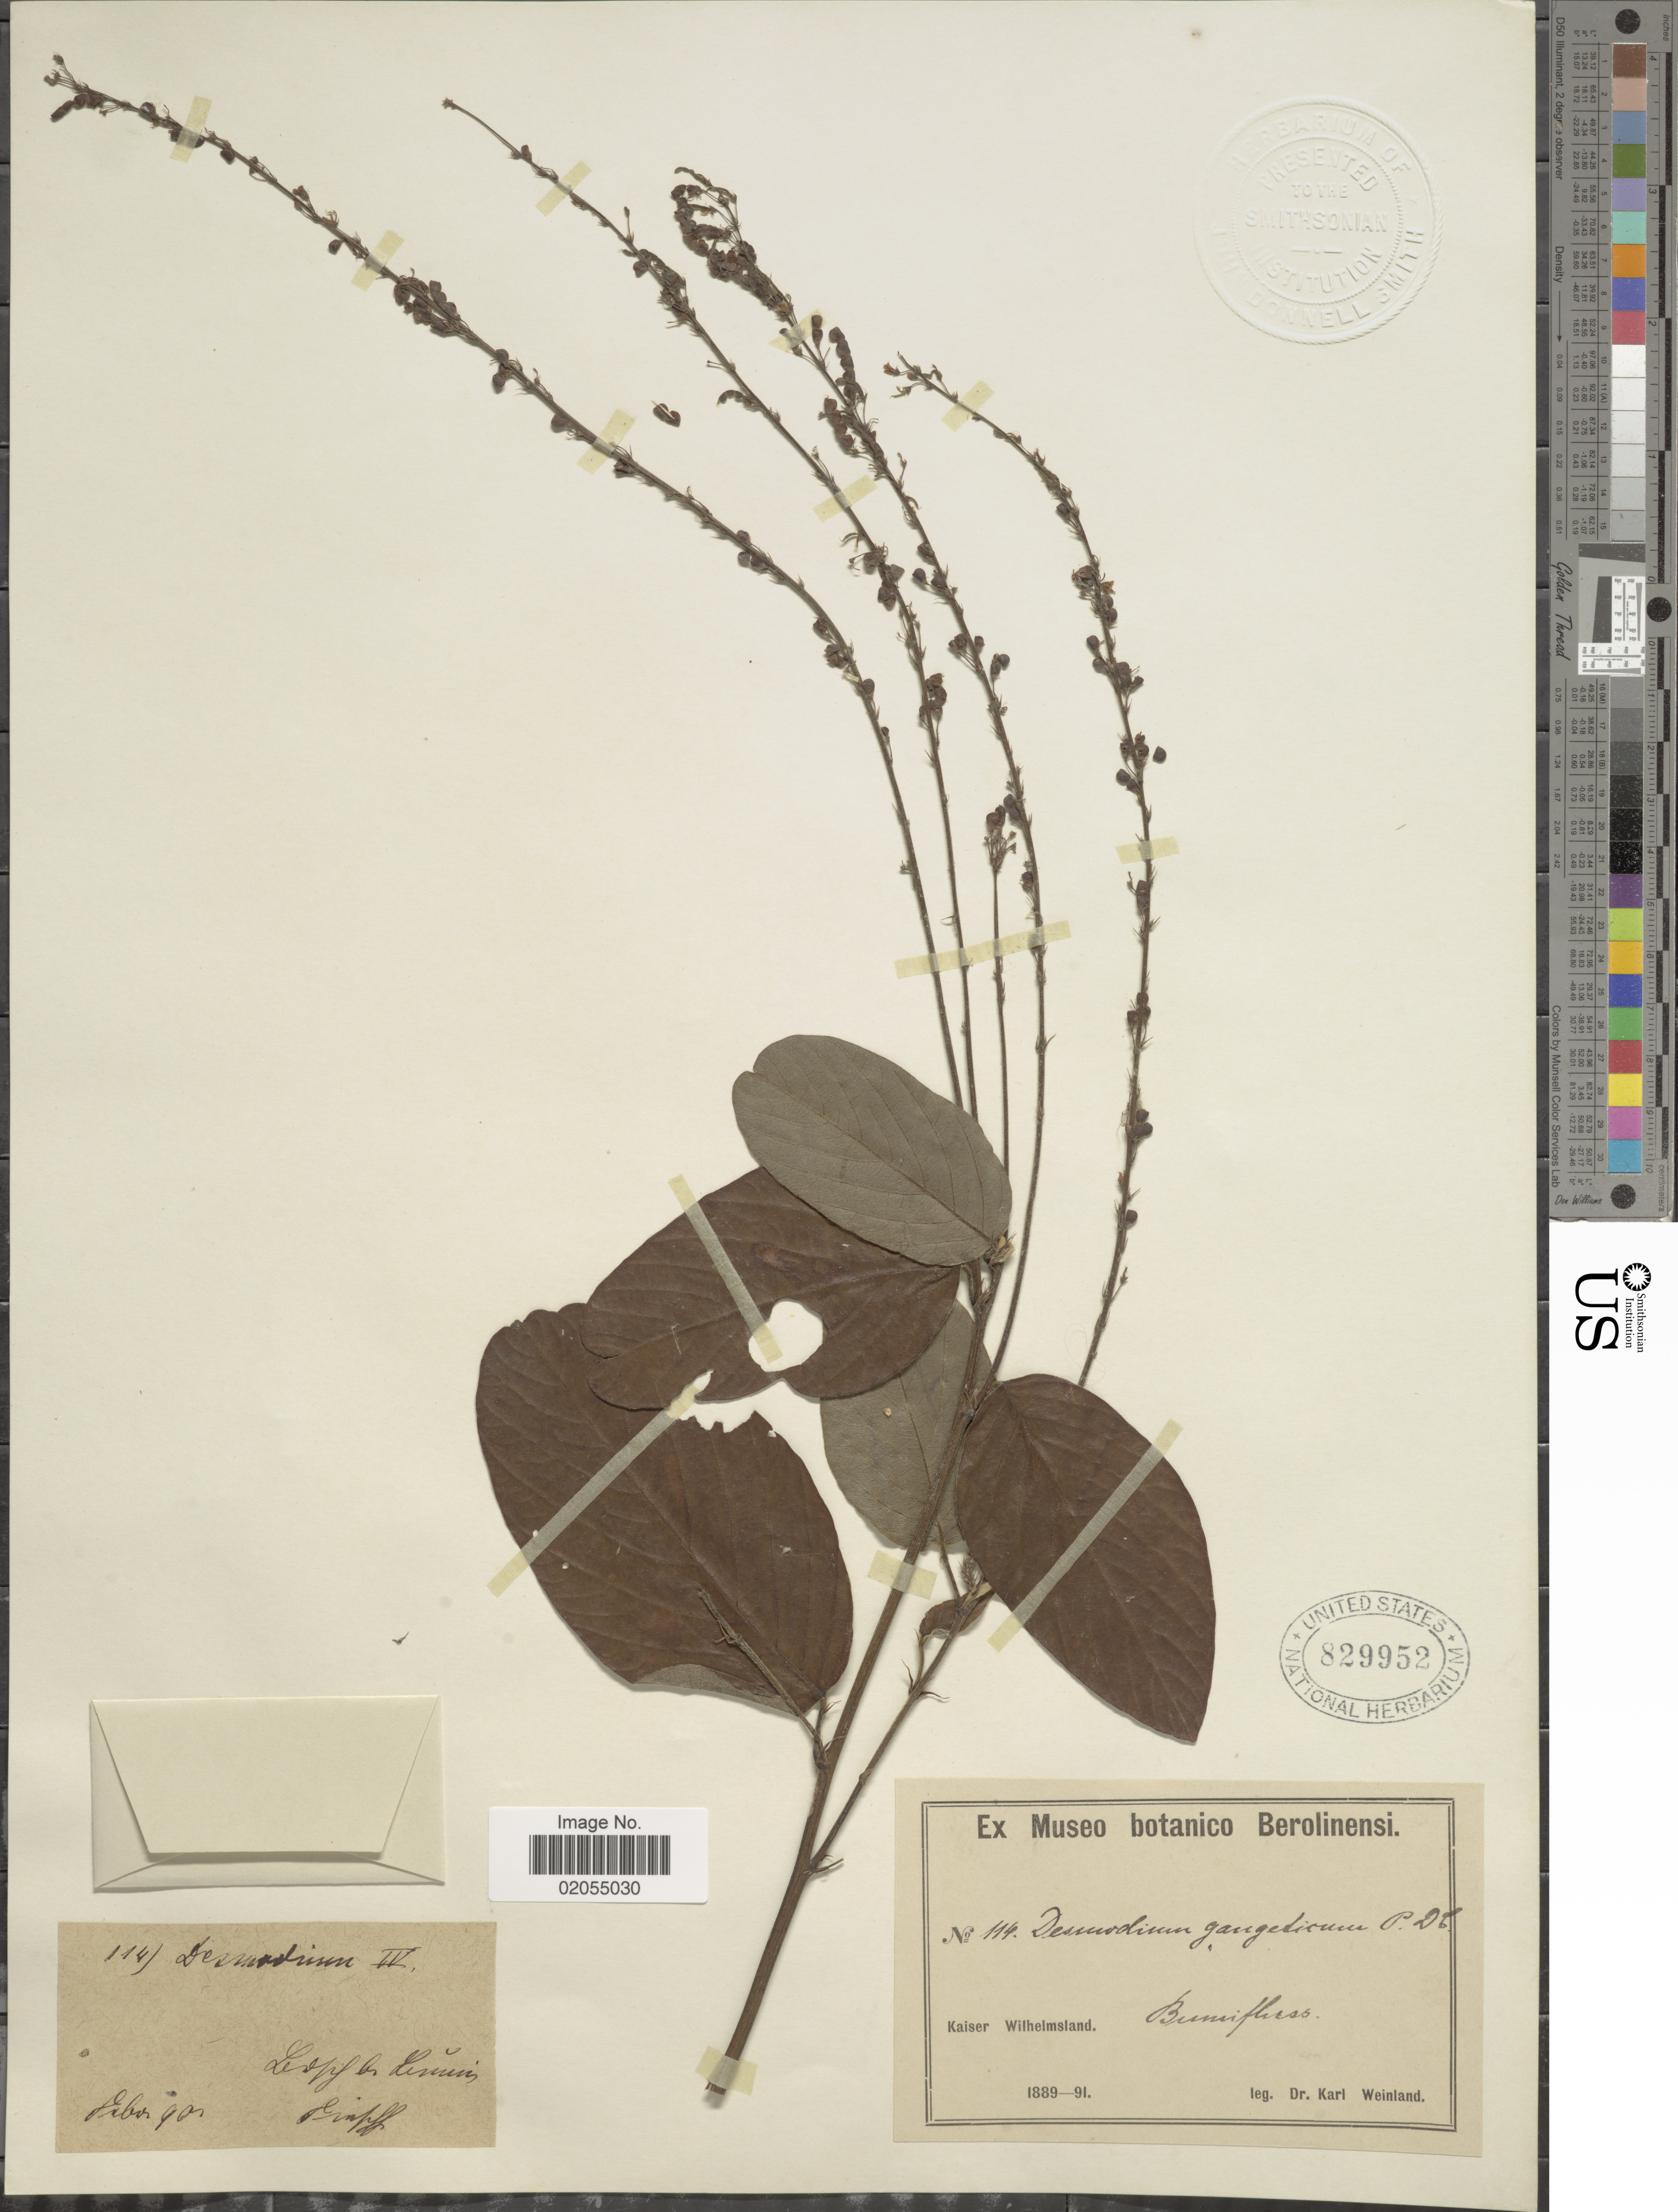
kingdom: Plantae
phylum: Tracheophyta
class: Magnoliopsida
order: Fabales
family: Fabaceae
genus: Pleurolobus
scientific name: Pleurolobus gangeticus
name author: (L.) J. St.-Hil. ex H. Ohashi & K. Ohashi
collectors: K. Weinland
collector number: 114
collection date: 1889/1891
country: Papua New Guinea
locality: Kaiser Wilhelmsland. Bumifluss [interpreted]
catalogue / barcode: US 829952